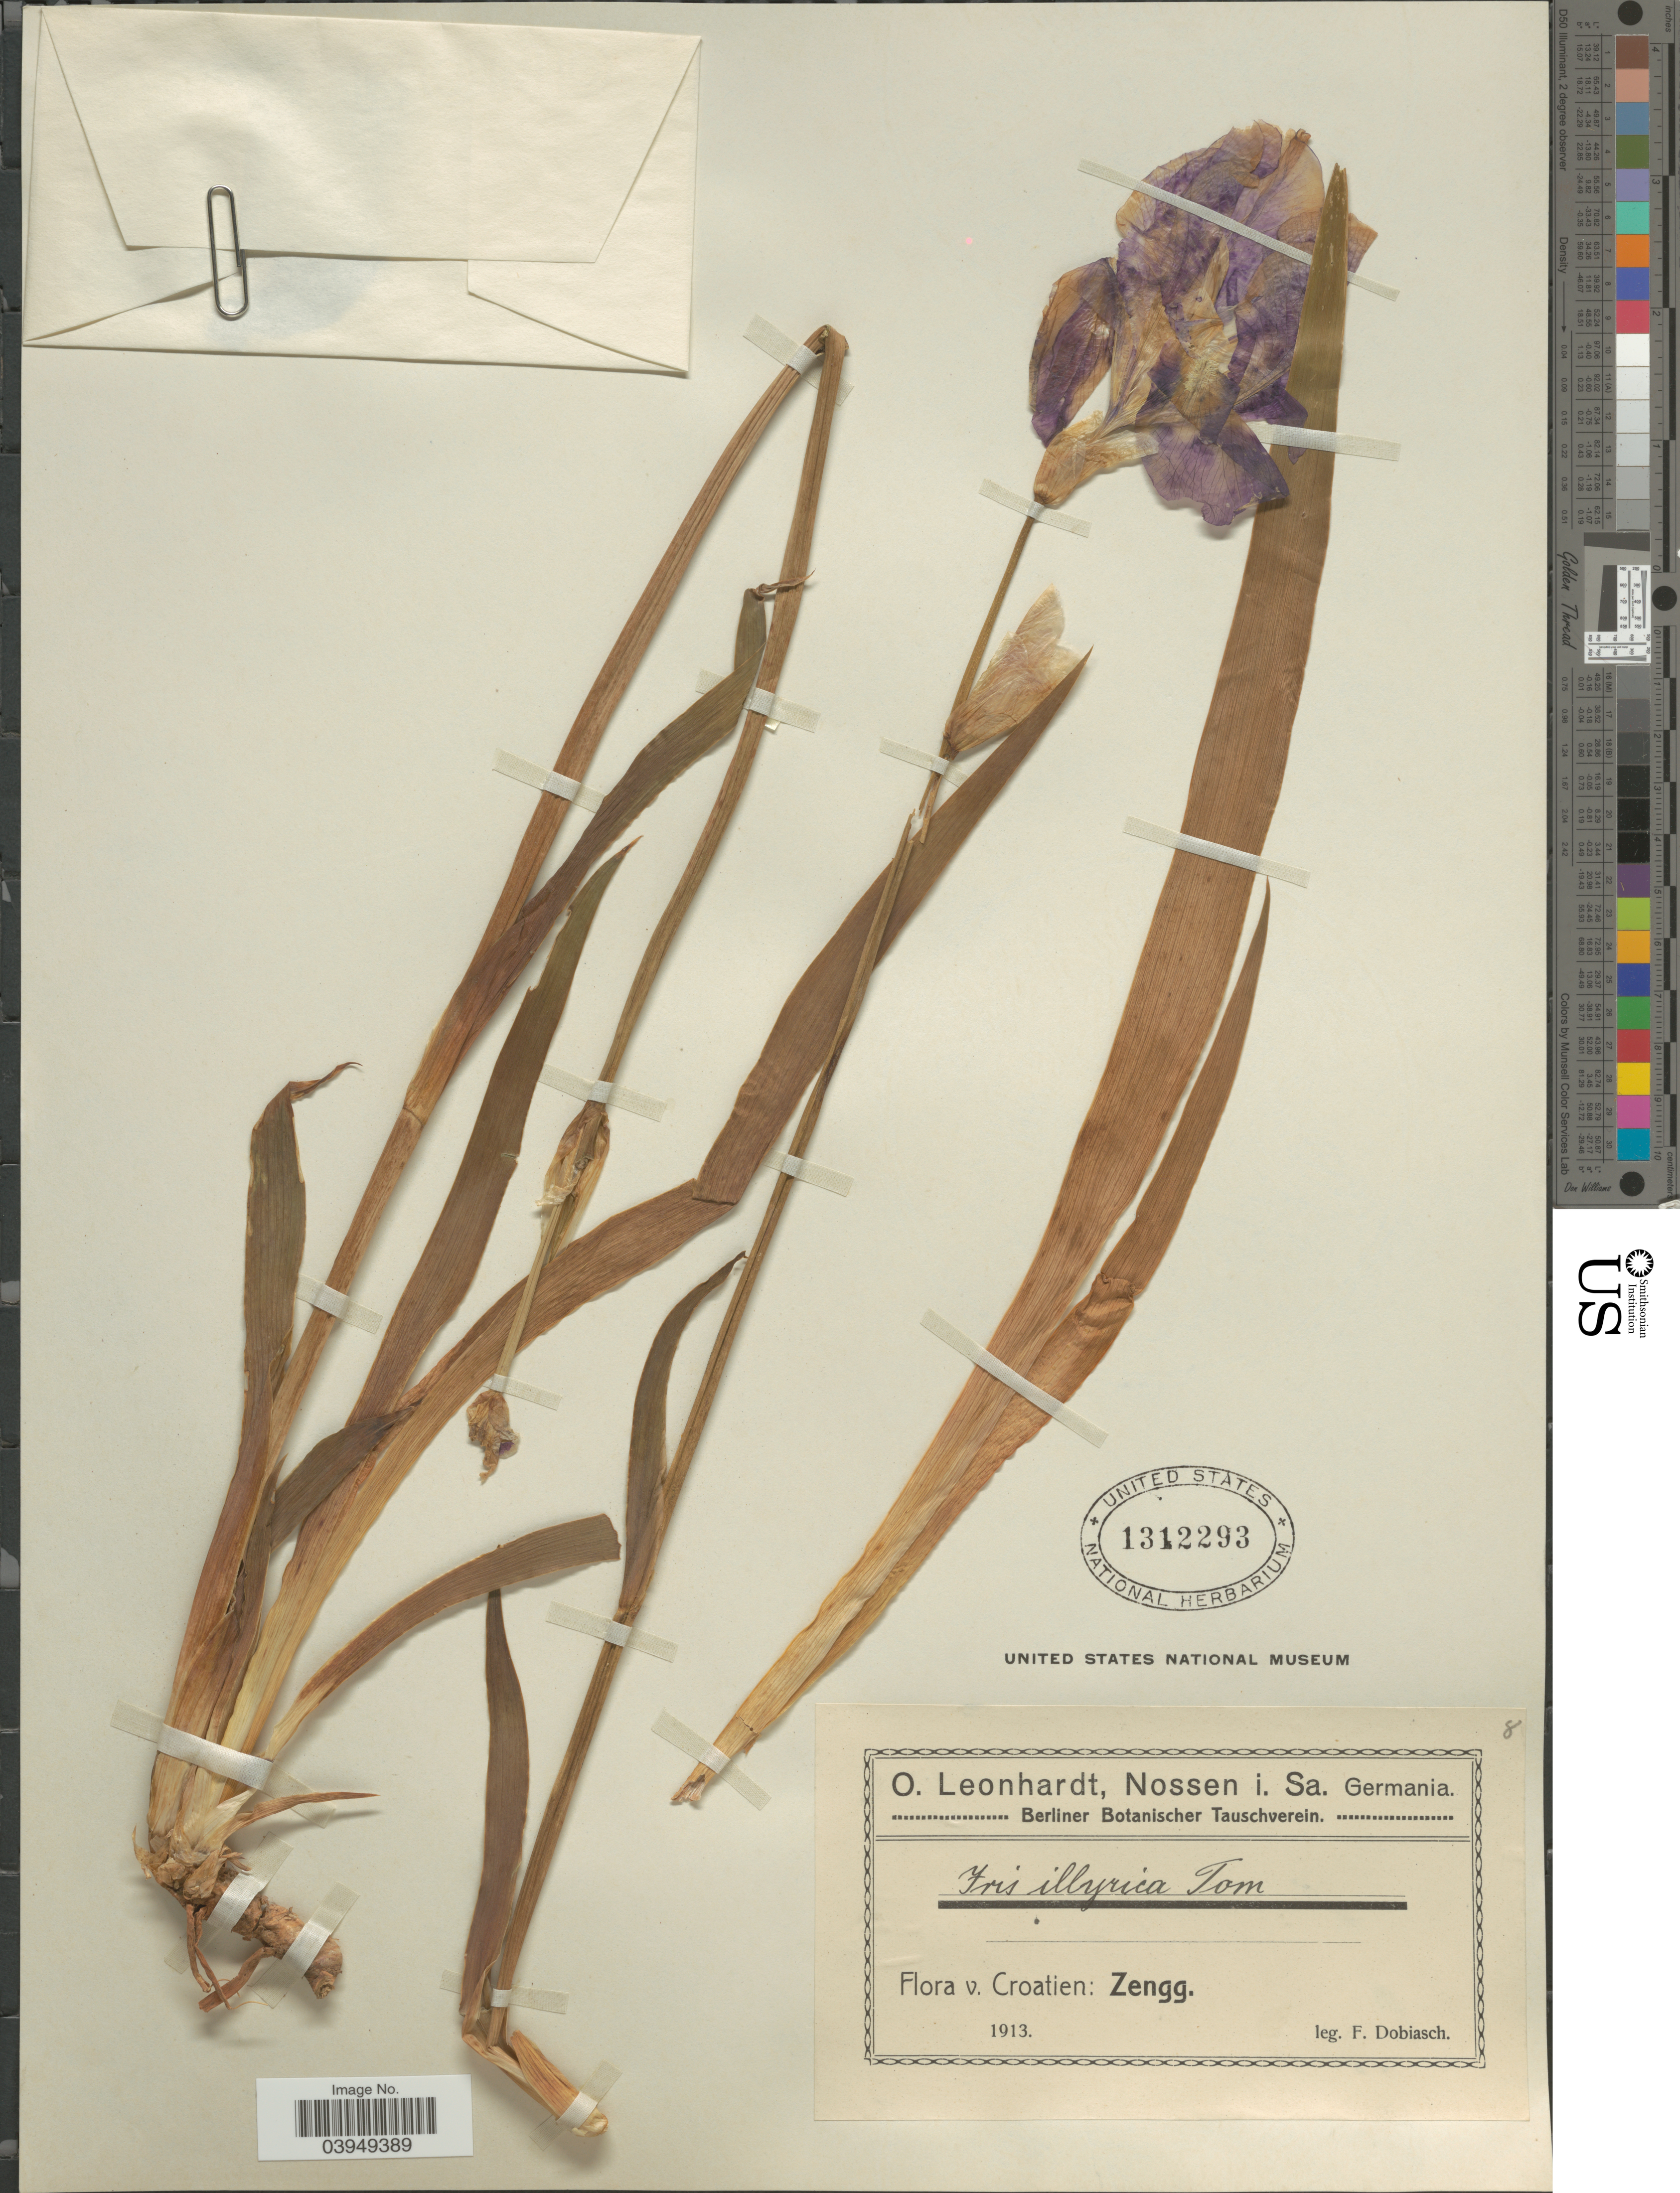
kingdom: Plantae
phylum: Tracheophyta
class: Liliopsida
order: Asparagales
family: Iridaceae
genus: Iris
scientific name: Iris illyrica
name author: Tomm. ex Vis.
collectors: F. Dobiasch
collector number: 8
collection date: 1913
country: Croatia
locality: Croatien: Zengg.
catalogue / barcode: US 1312293